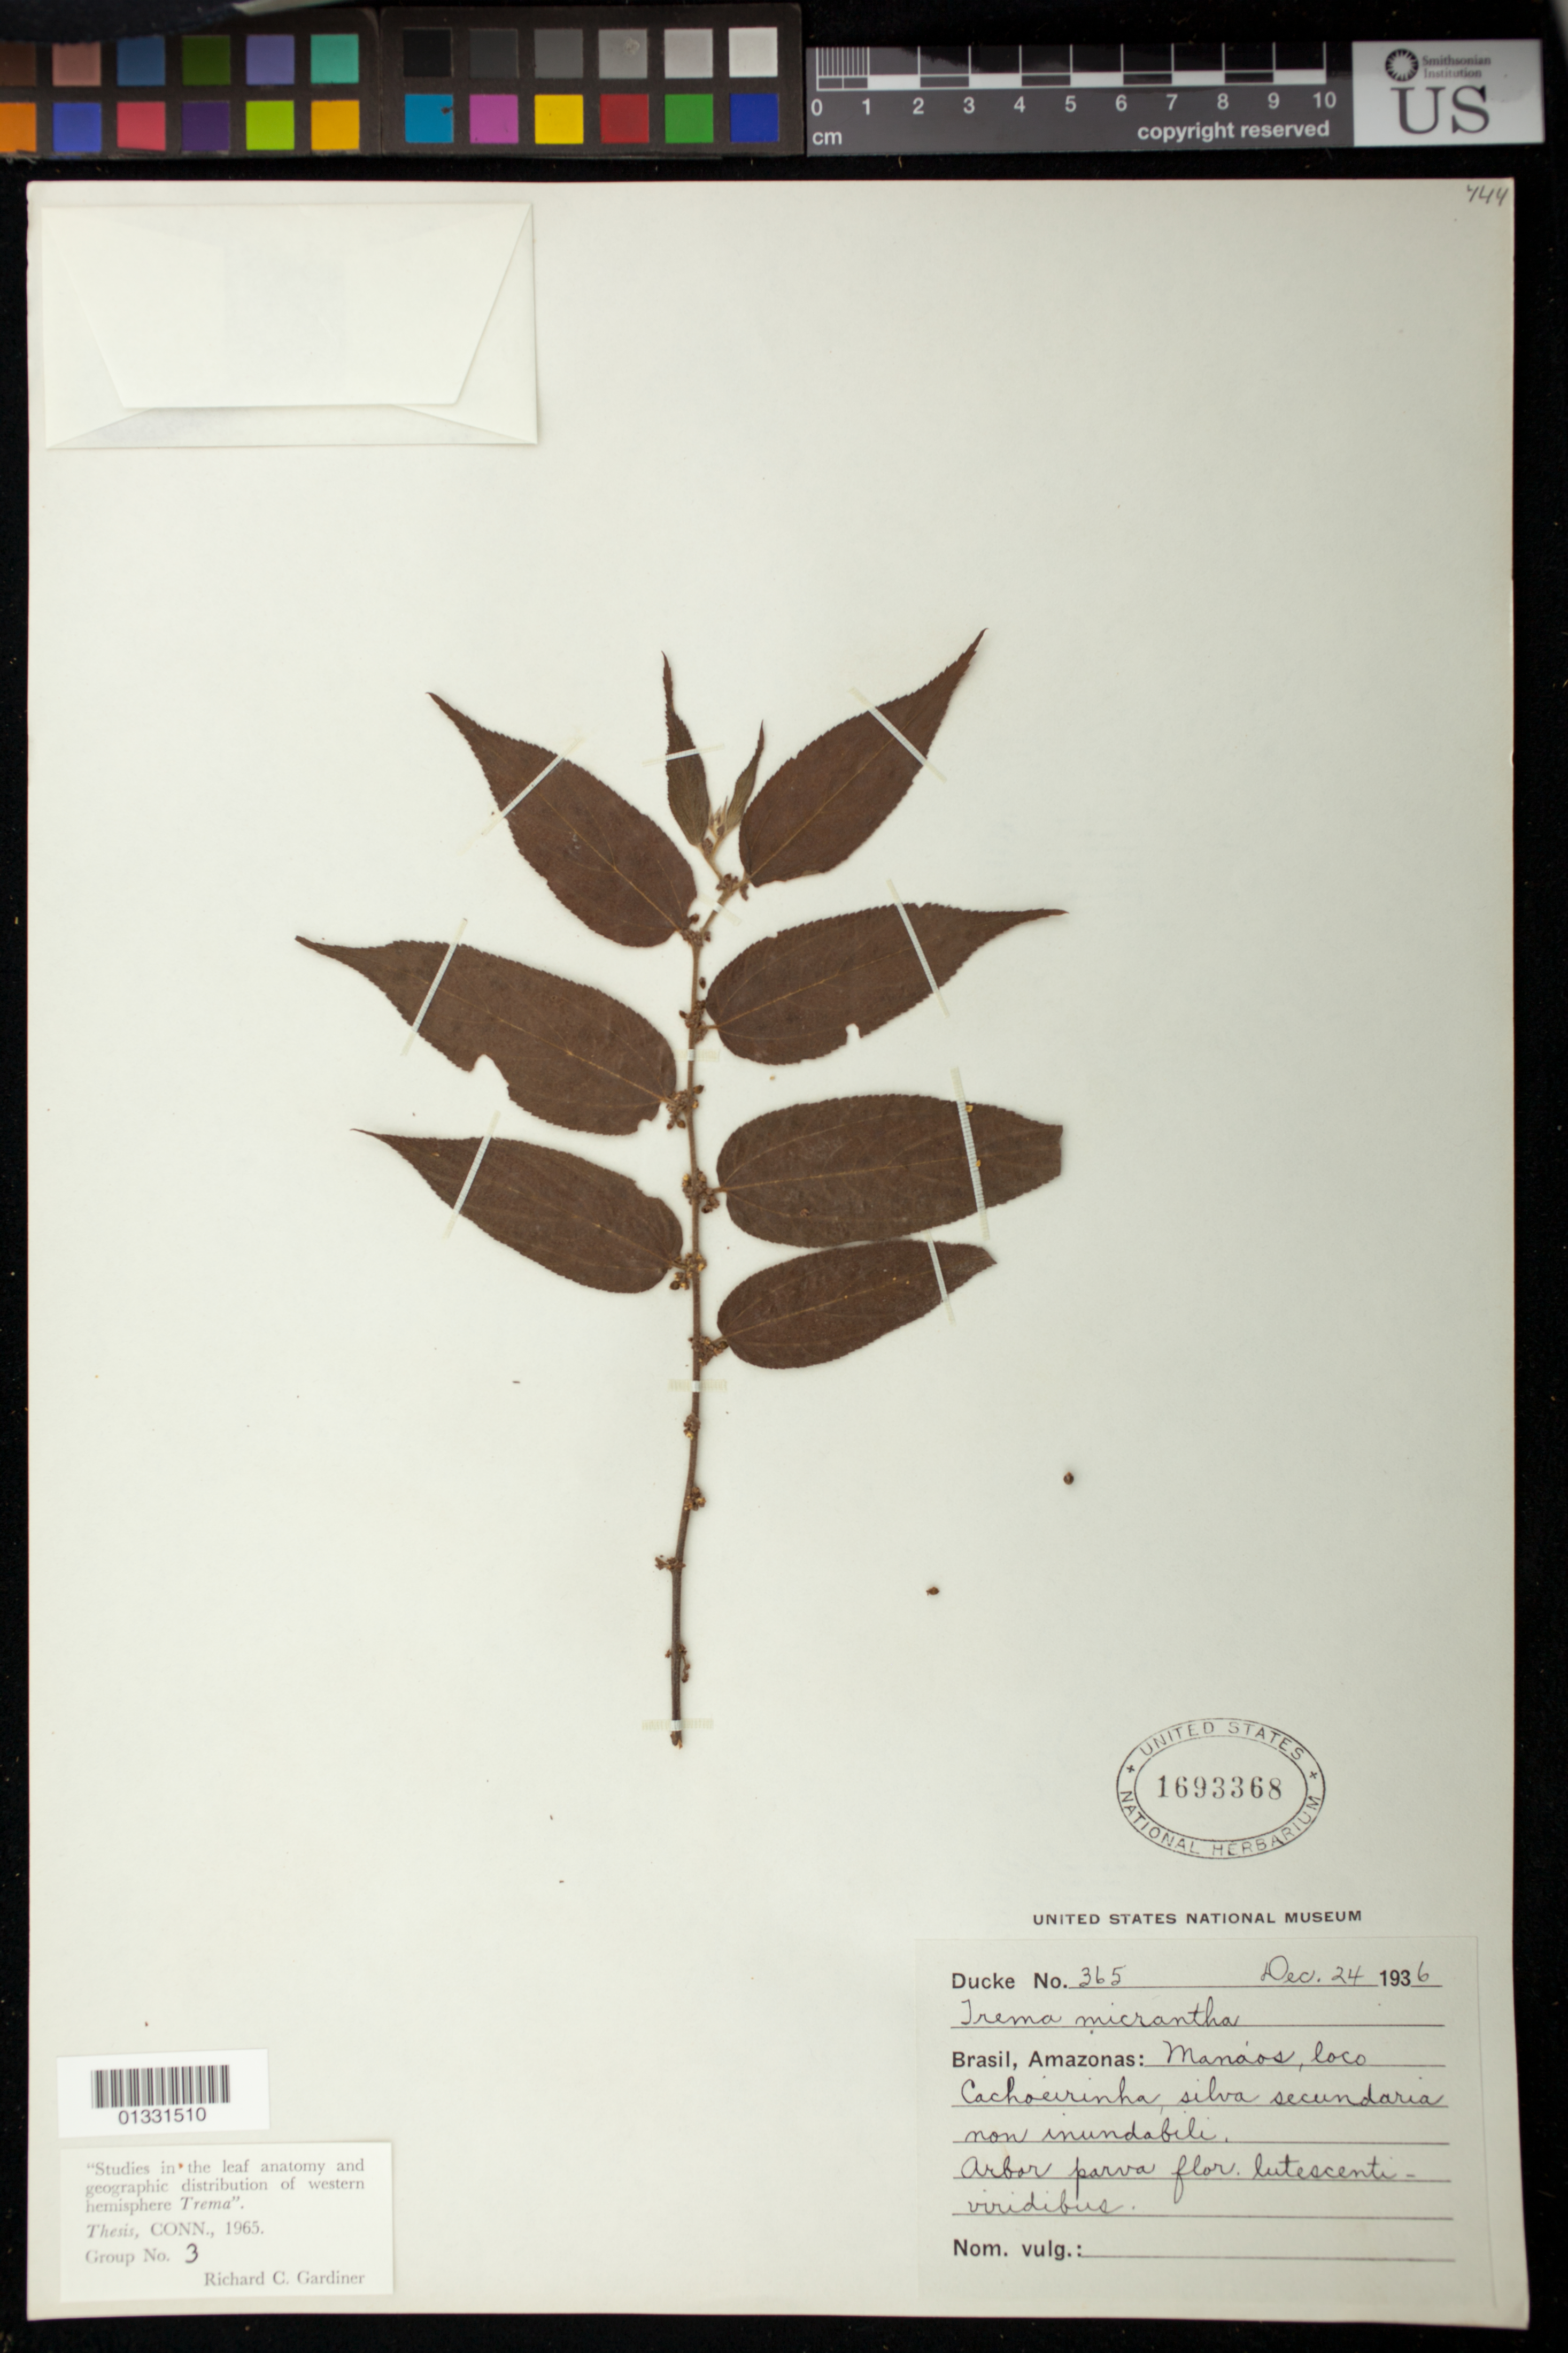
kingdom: Plantae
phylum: Tracheophyta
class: Magnoliopsida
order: Rosales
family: Cannabaceae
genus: Trema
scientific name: Trema micranthum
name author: (L.) Blume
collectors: A. Ducke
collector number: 365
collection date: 1936-12-24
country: Brazil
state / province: Amazonas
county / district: Manaus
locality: Loco Cachoeirinha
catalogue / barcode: US 1693368